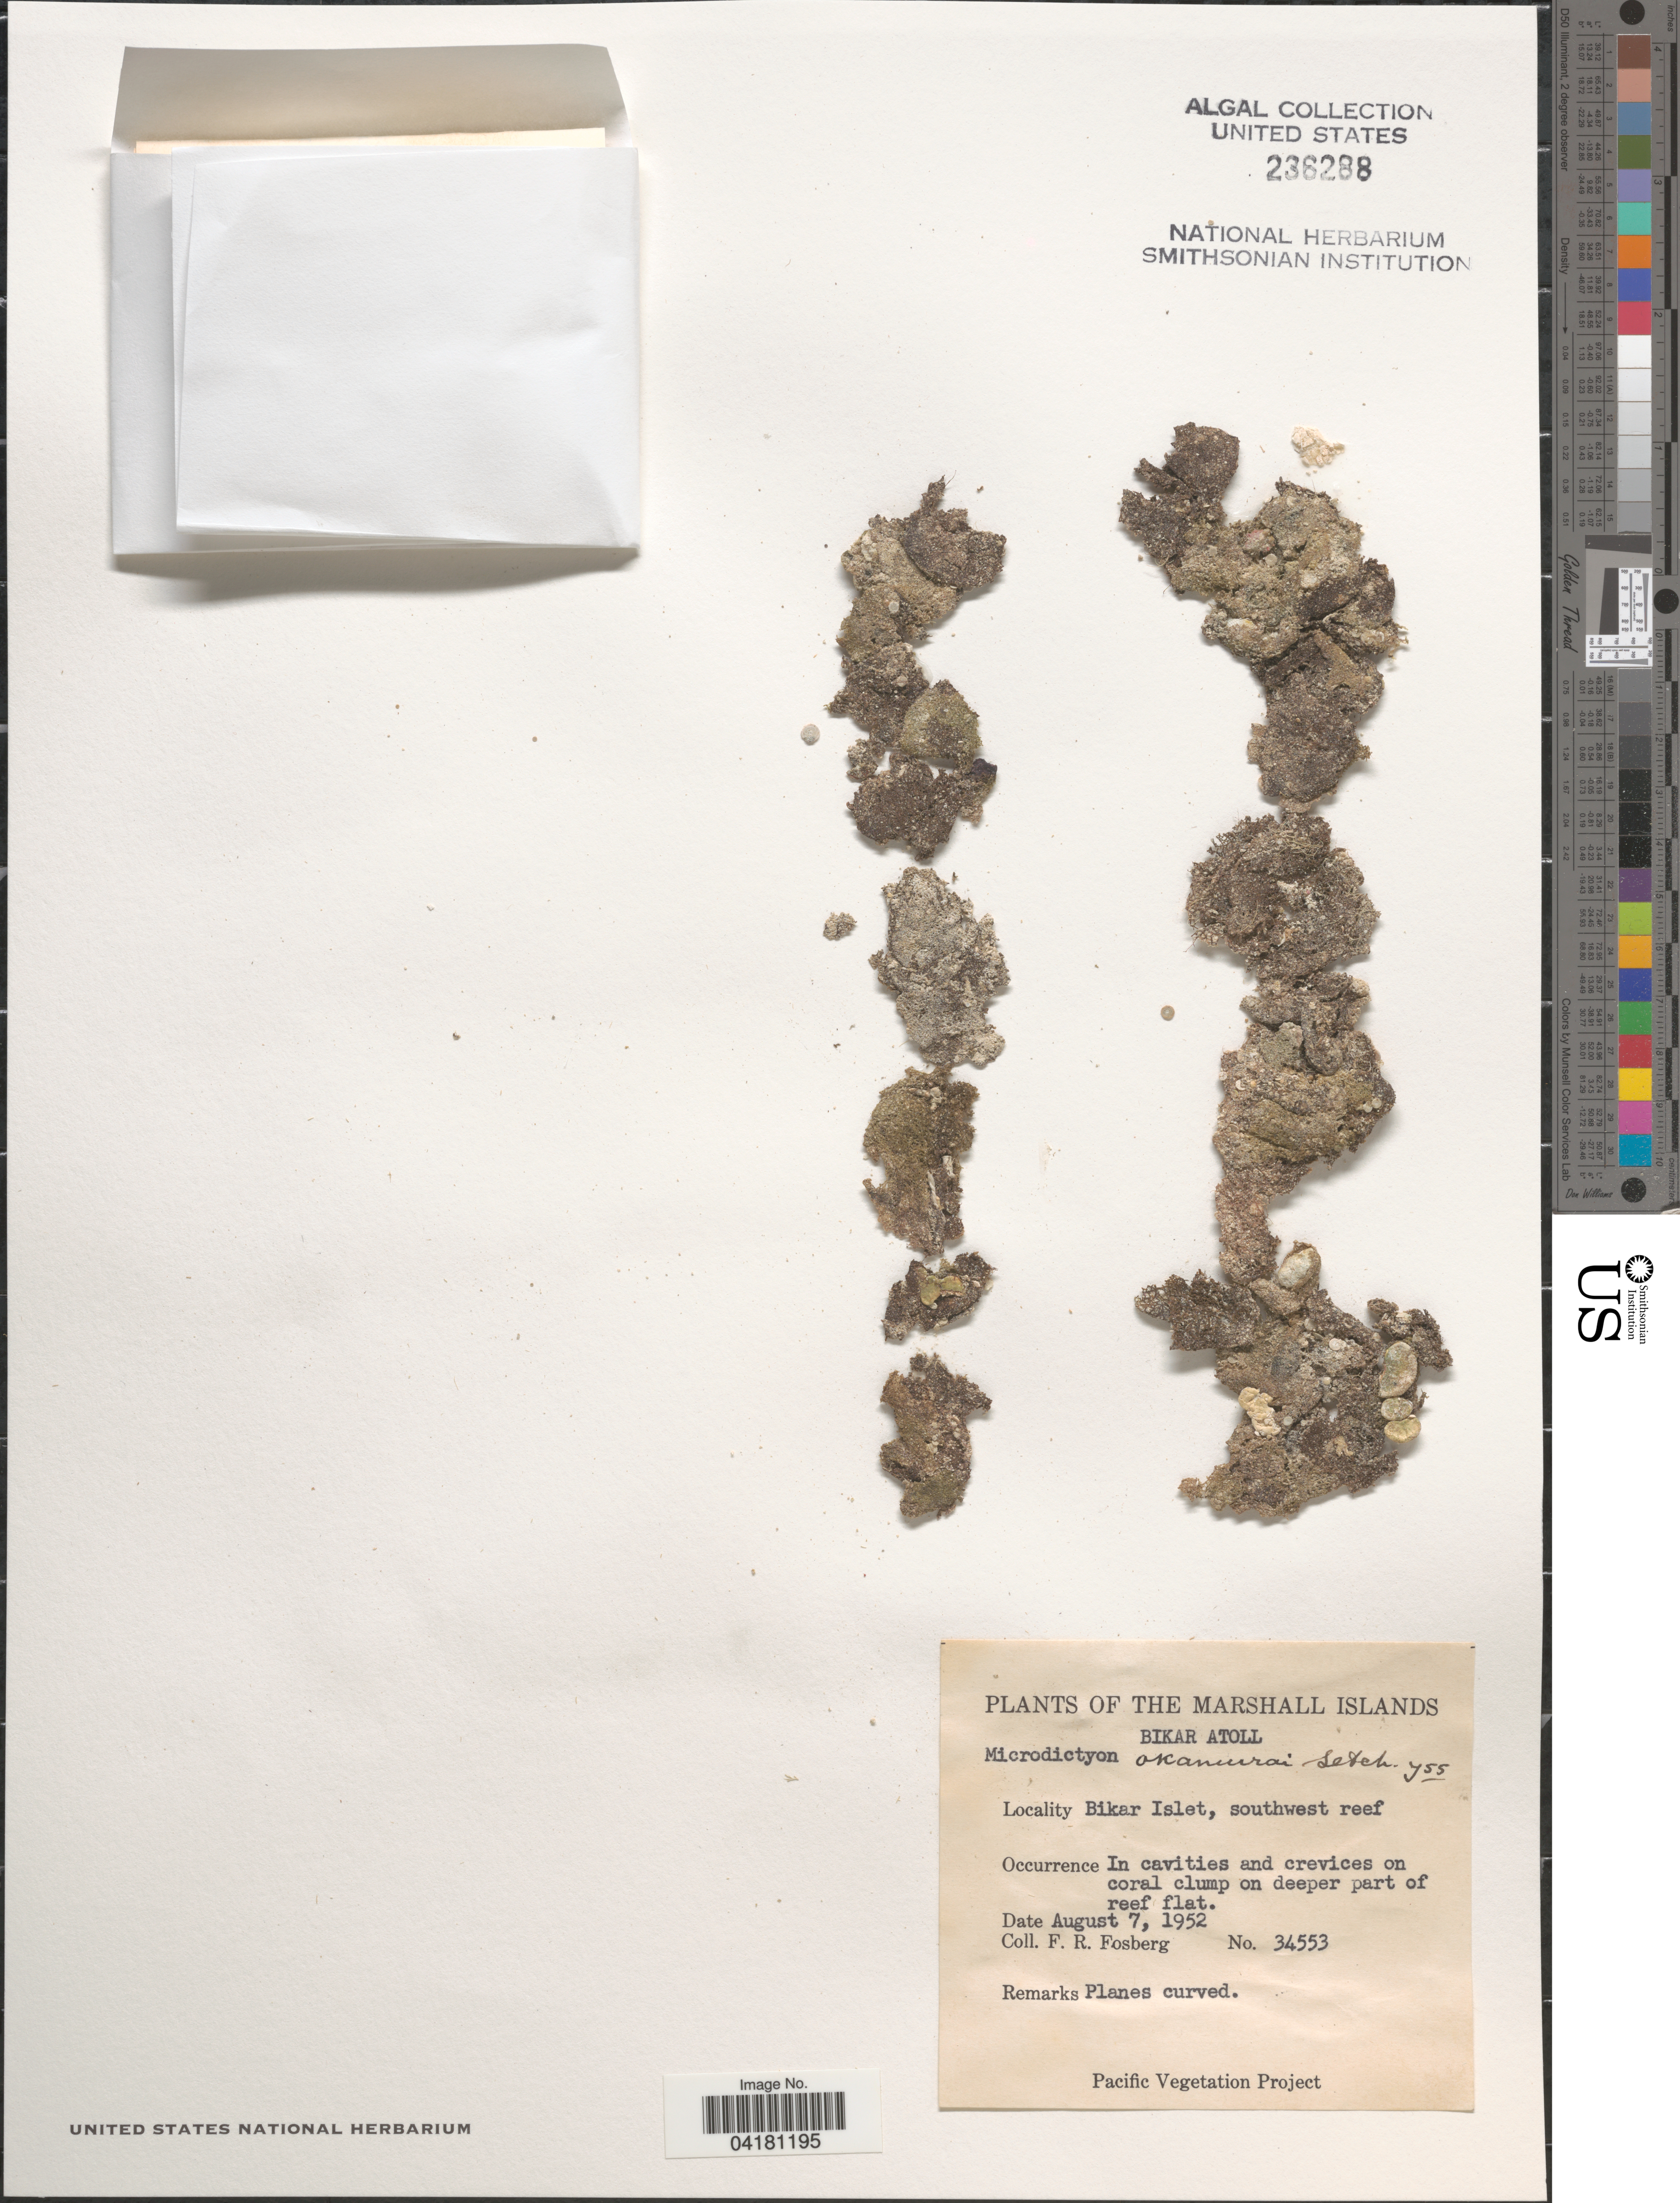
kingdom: Plantae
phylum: Chlorophyta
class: Ulvophyceae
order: Cladophorales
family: Anadyomenaceae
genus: Microdictyon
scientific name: Microdictyon okamurae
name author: Setch.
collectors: F. R. Fosberg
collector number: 34553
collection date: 1952-08-07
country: Marshall Islands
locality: Bikar Atoll. Bikar Islet, southwest reef.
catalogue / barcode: US 236288